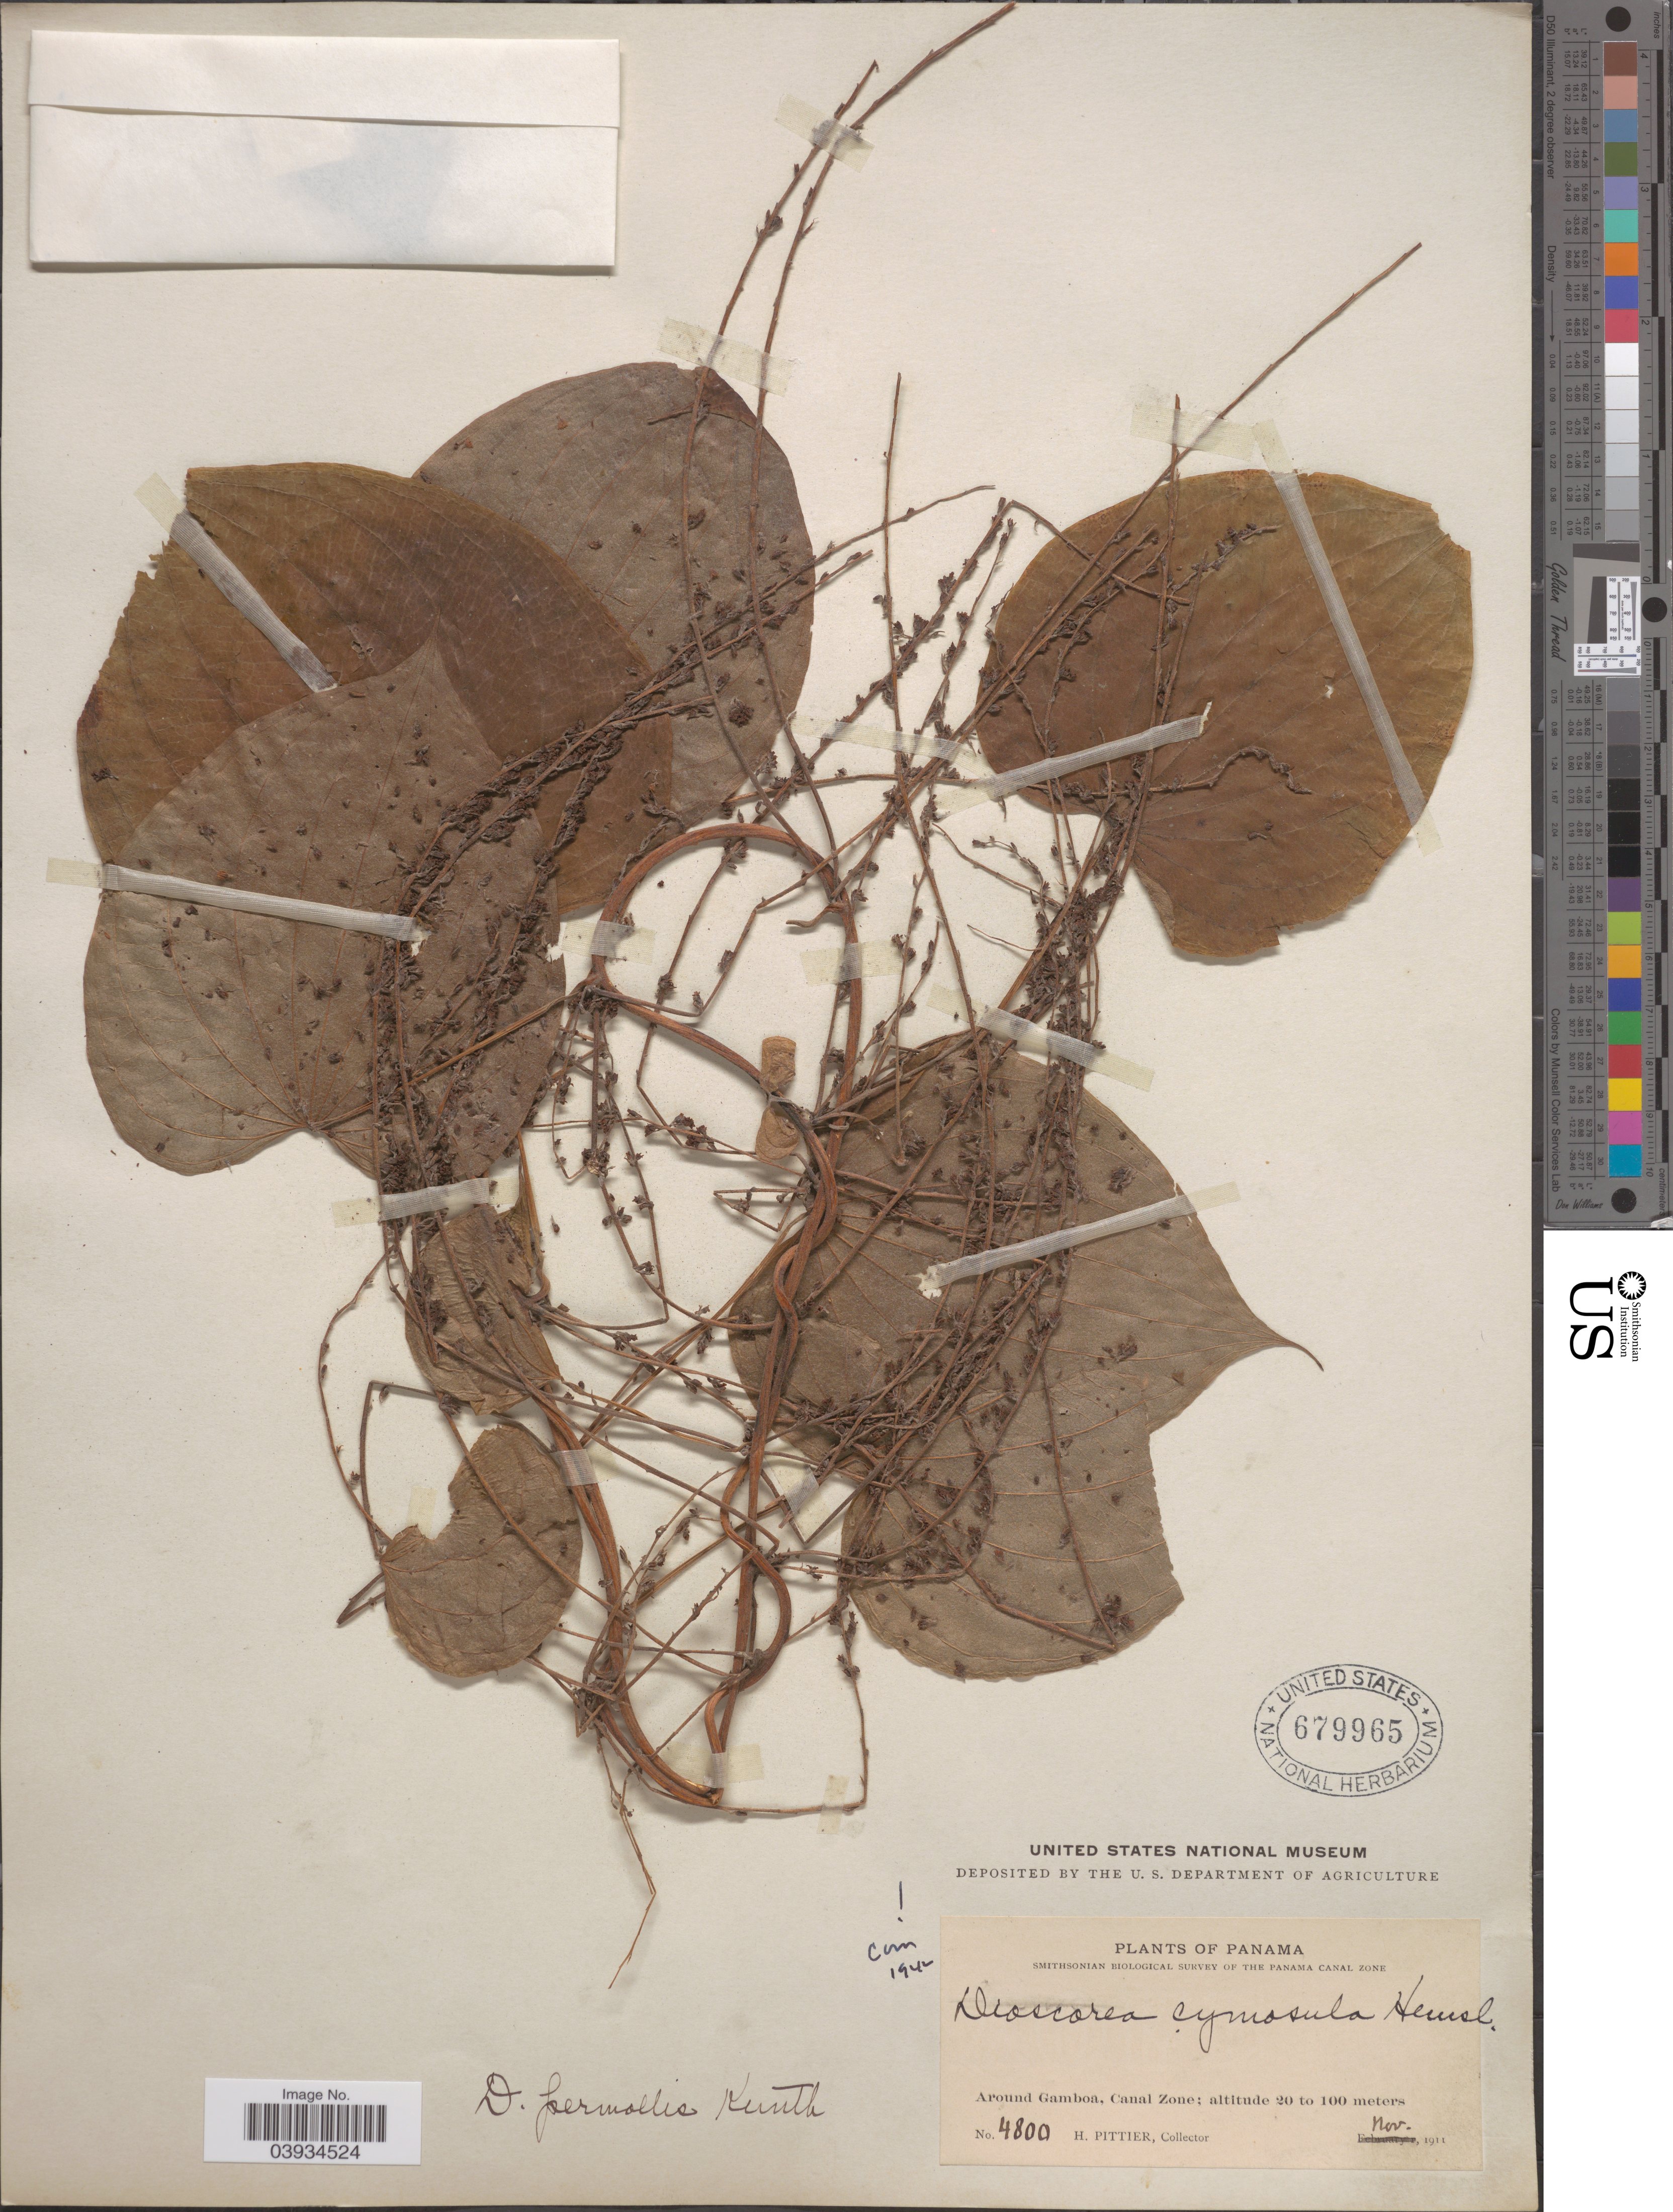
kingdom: Plantae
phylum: Tracheophyta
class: Liliopsida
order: Dioscoreales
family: Dioscoreaceae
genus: Dioscorea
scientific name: Dioscorea cymosula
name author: Hemsl.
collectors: H. F. Pittier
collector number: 4800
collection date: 1911-11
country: Panama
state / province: Colón / Panamá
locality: The Panama Canal Zone. Around Gamboa, Canal Zone.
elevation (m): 20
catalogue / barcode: US 679965